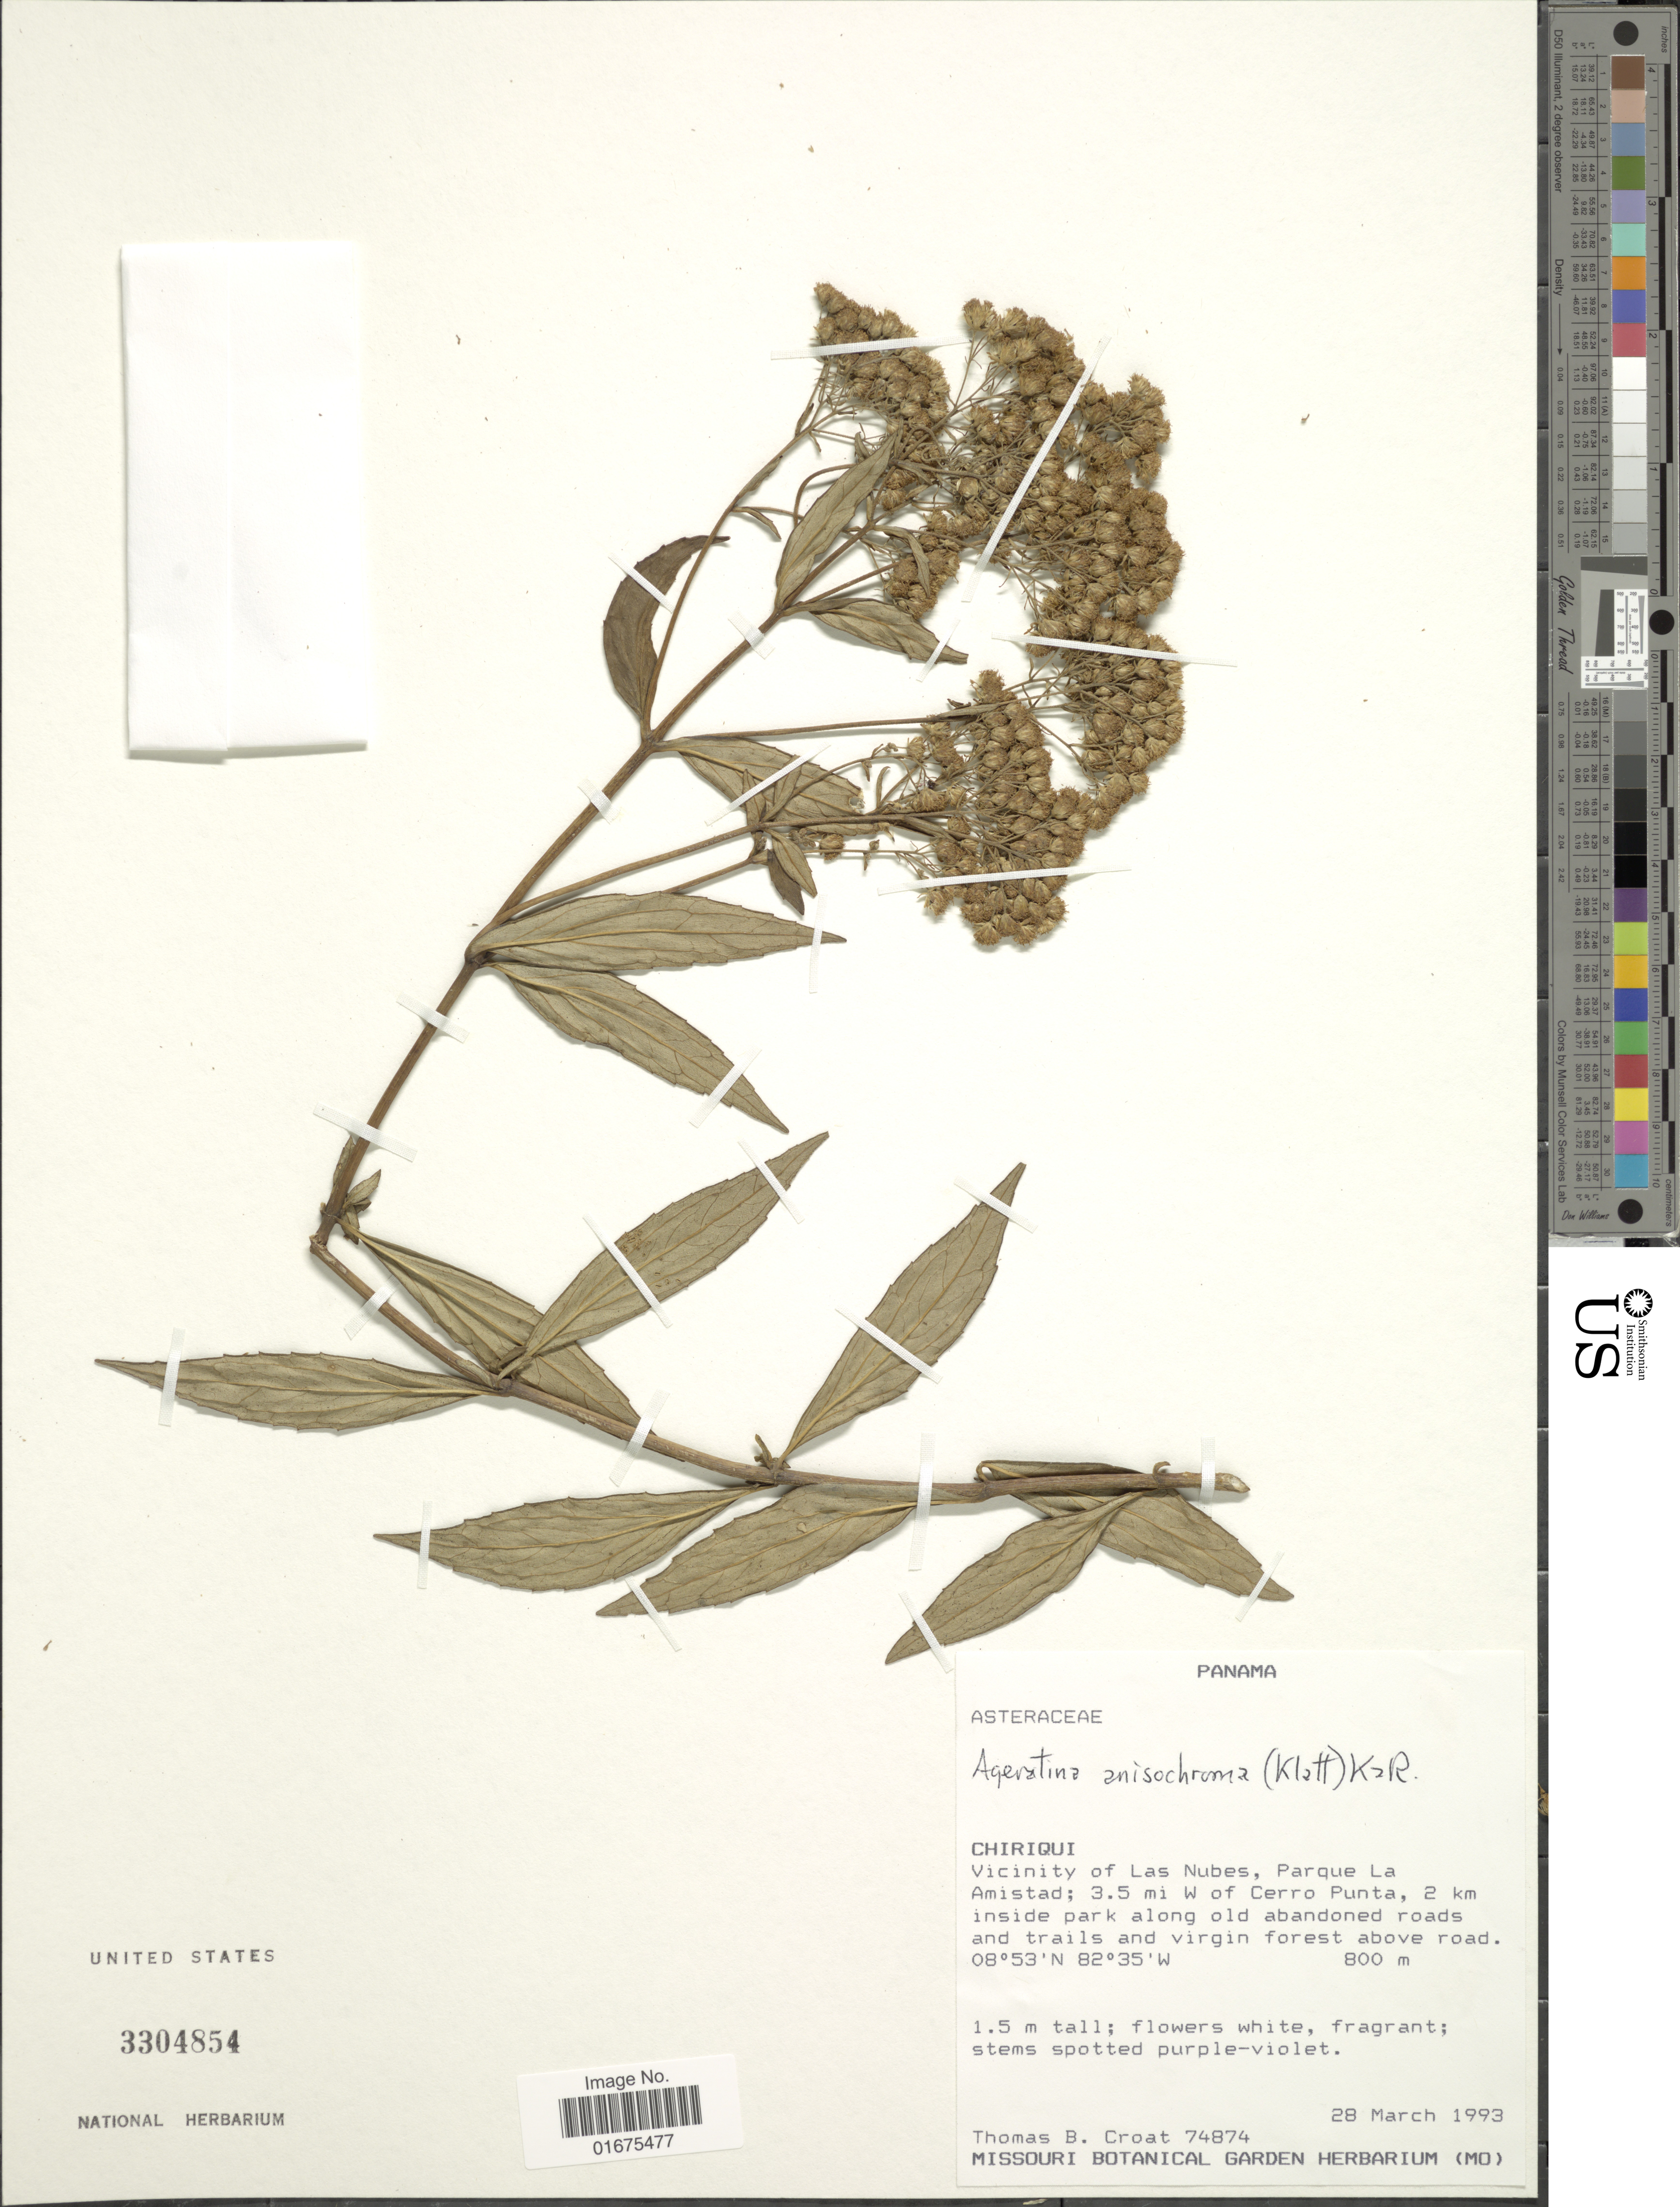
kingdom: Plantae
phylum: Tracheophyta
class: Magnoliopsida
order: Asterales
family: Asteraceae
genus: Ageratina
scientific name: Ageratina anisochroma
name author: (Klatt) R.M. King & H. Rob.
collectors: T. B. Croat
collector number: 74874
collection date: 1993-03-28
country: Panama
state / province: Chiriqui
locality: Vicinity of Las Nubes, Parque La Amistad; 3.5 mi W of Cerro Punta, 2 km inside park along old abandoned roads and trails and virgin forest above road.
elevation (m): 800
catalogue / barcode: US 3304854